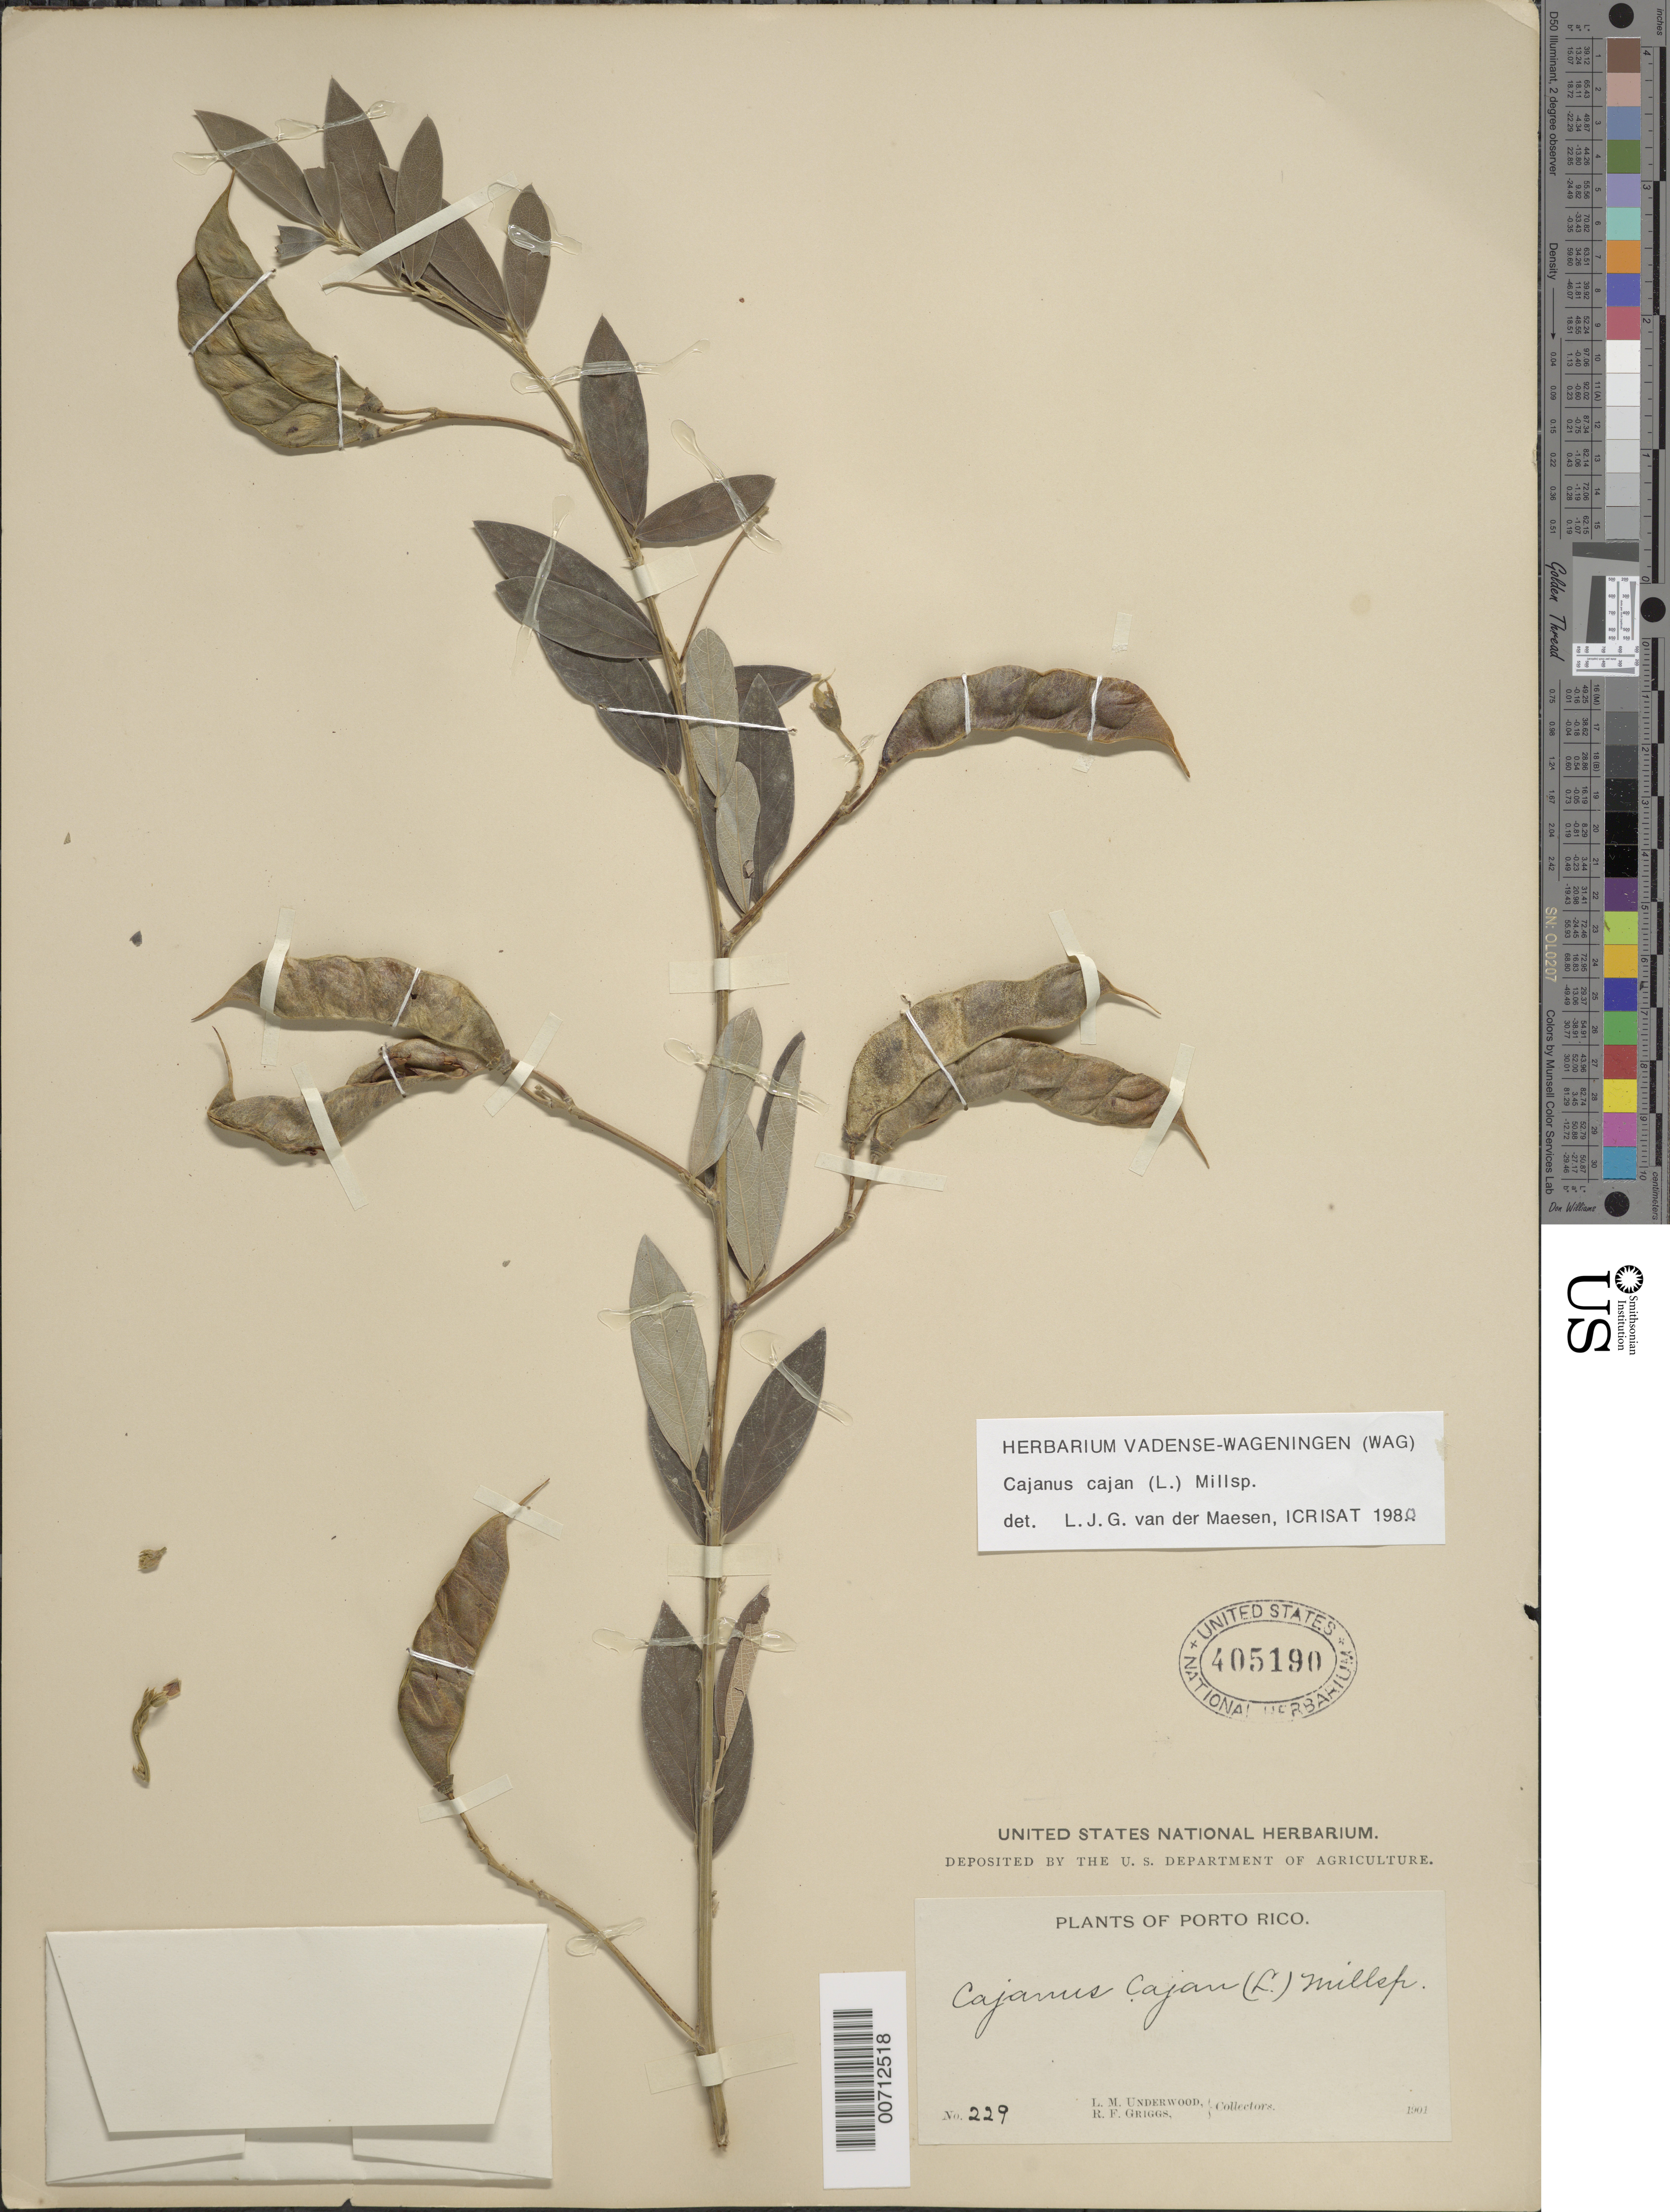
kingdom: Plantae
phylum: Tracheophyta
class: Magnoliopsida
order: Fabales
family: Fabaceae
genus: Cajanus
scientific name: Cajanus cajan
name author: (L.) Huth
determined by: Van Der Maesen, L. J. G., (WAG), Wageningen University (Netherlands)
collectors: L. M. Underwood & R. F. Griggs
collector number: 229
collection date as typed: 1901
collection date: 1901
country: Puerto Rico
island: Greater Antilles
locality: Sierra de Naguabo ad Rio Blanco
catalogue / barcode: US 405190